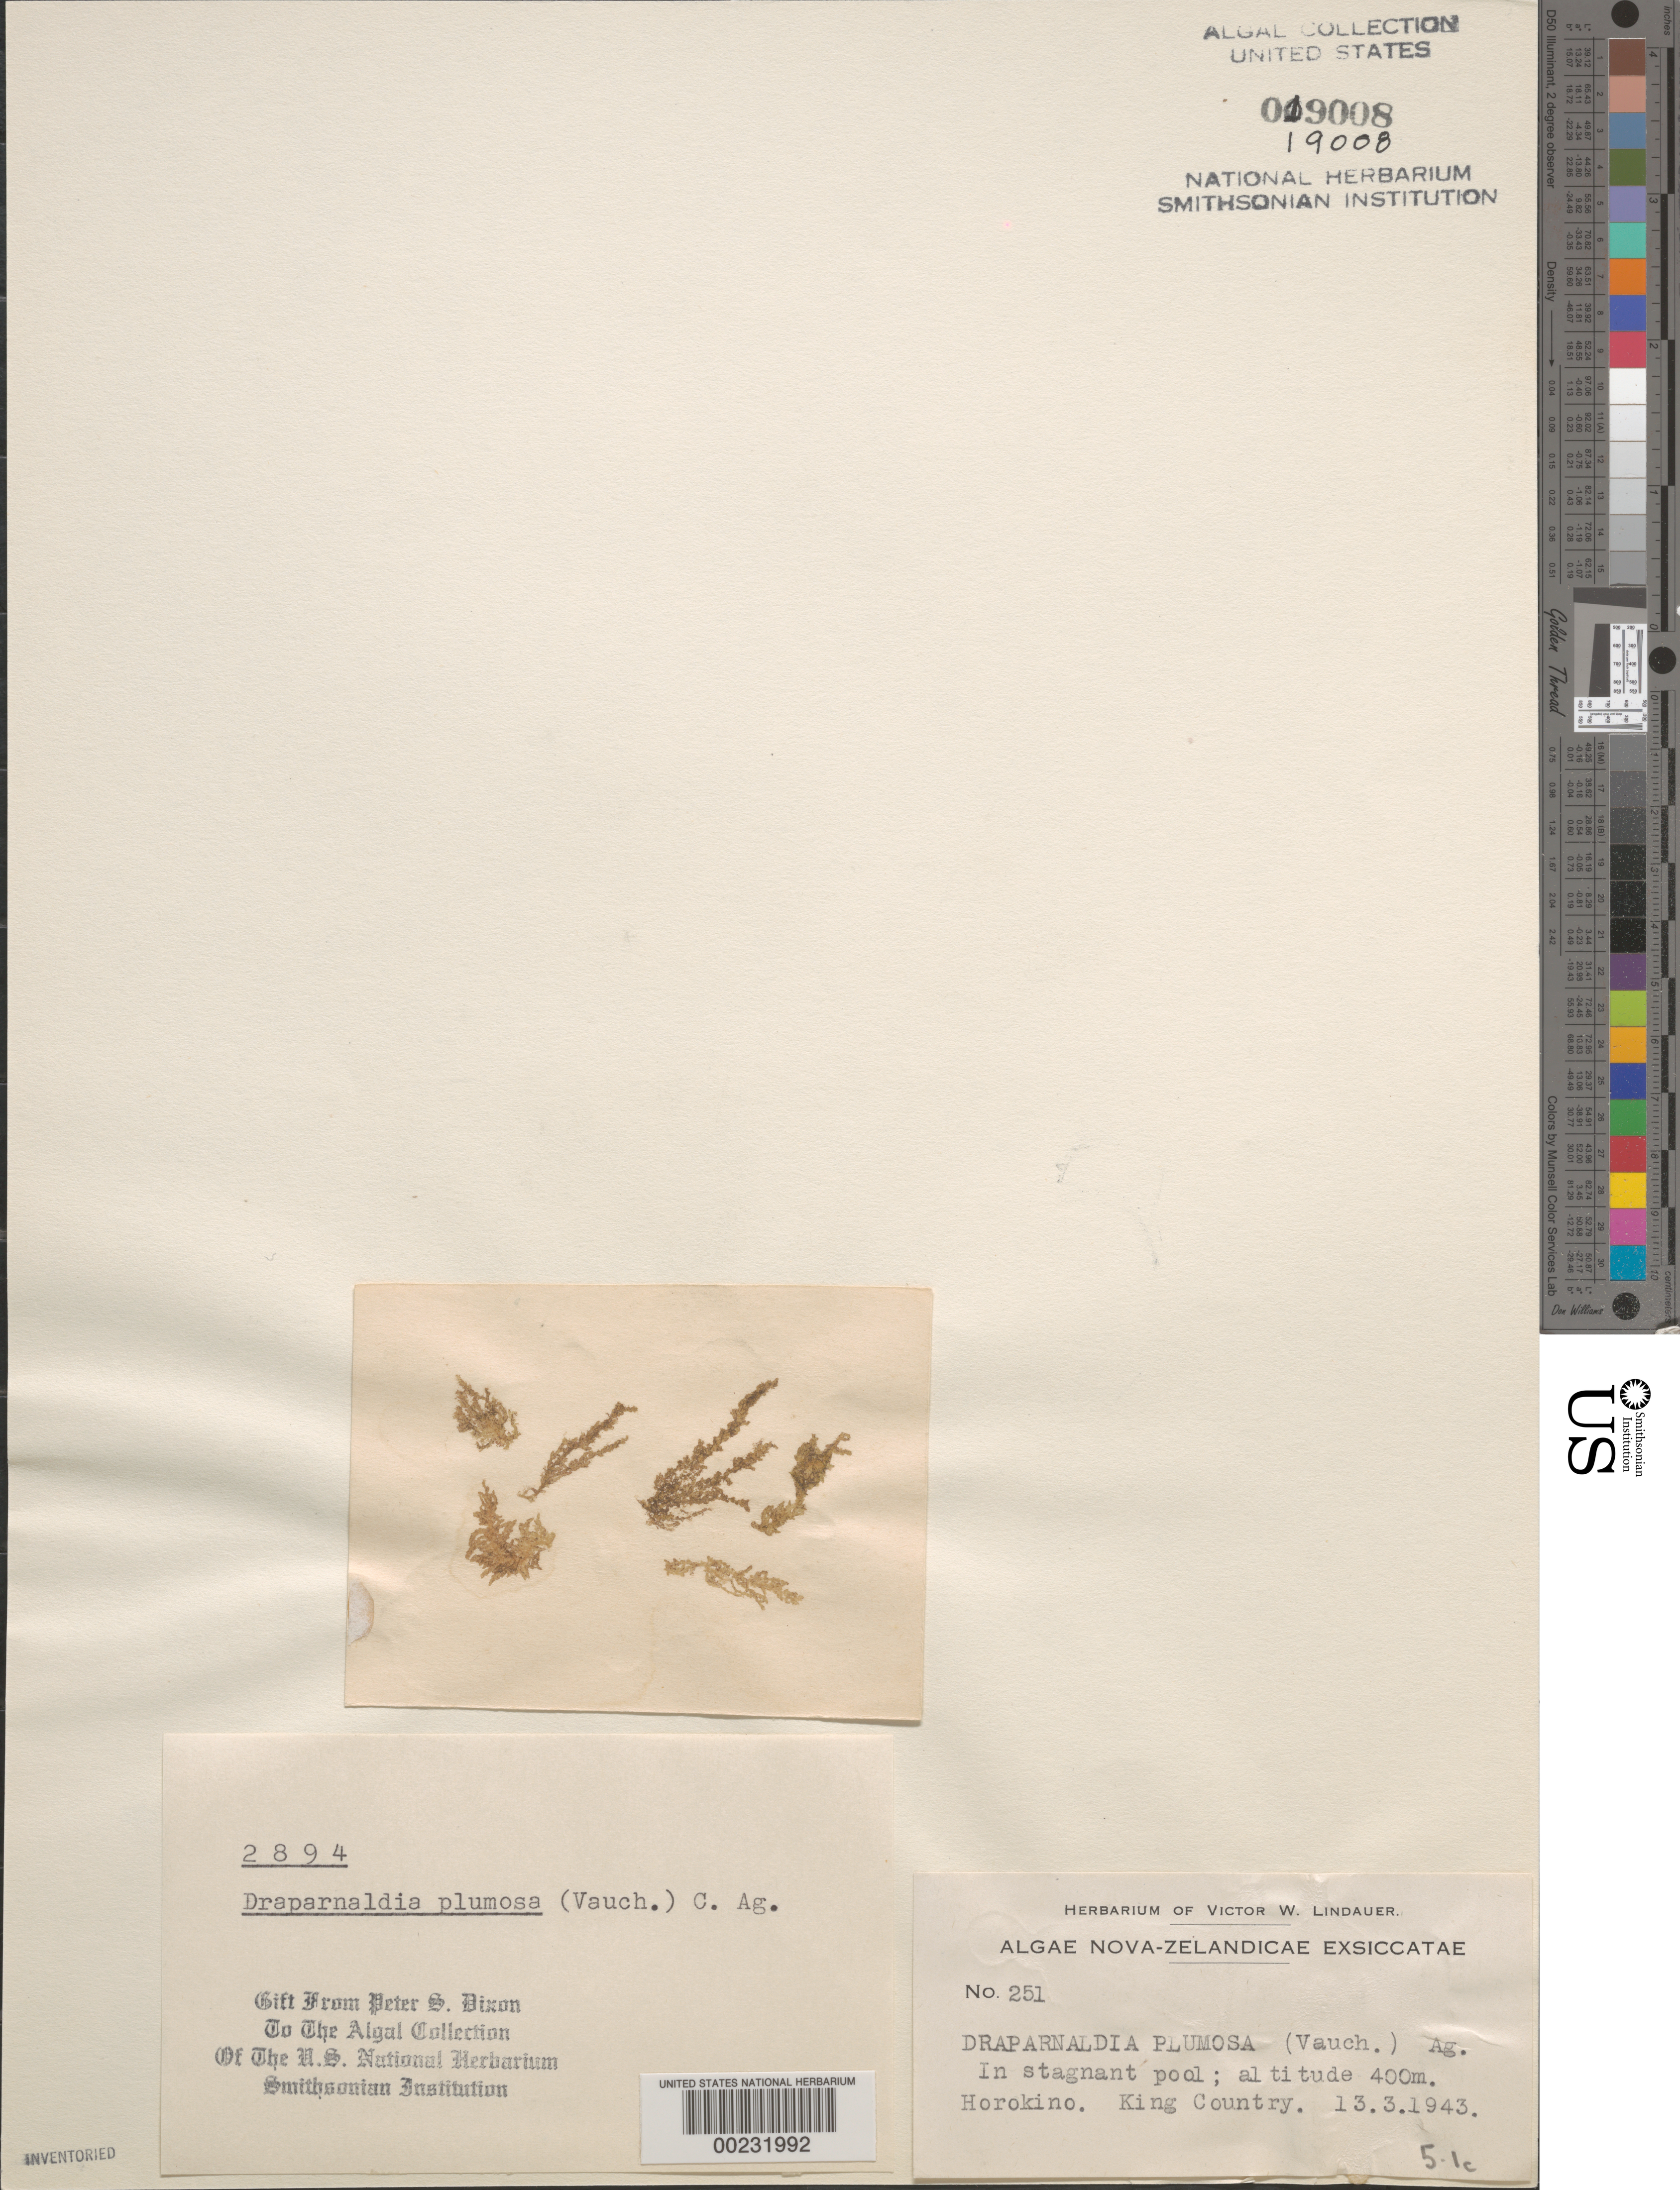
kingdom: Plantae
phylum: Chlorophyta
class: Chlorophyceae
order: Chaetophorales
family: Chaetophoraceae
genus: Draparnaldia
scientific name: Draparnaldia mutabilis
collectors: V. Lindauer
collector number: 251 & PSD 2894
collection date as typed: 13 Mar 1943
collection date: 1943-03-13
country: New Zealand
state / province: Waikato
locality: Horokino, king county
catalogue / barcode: US 19008